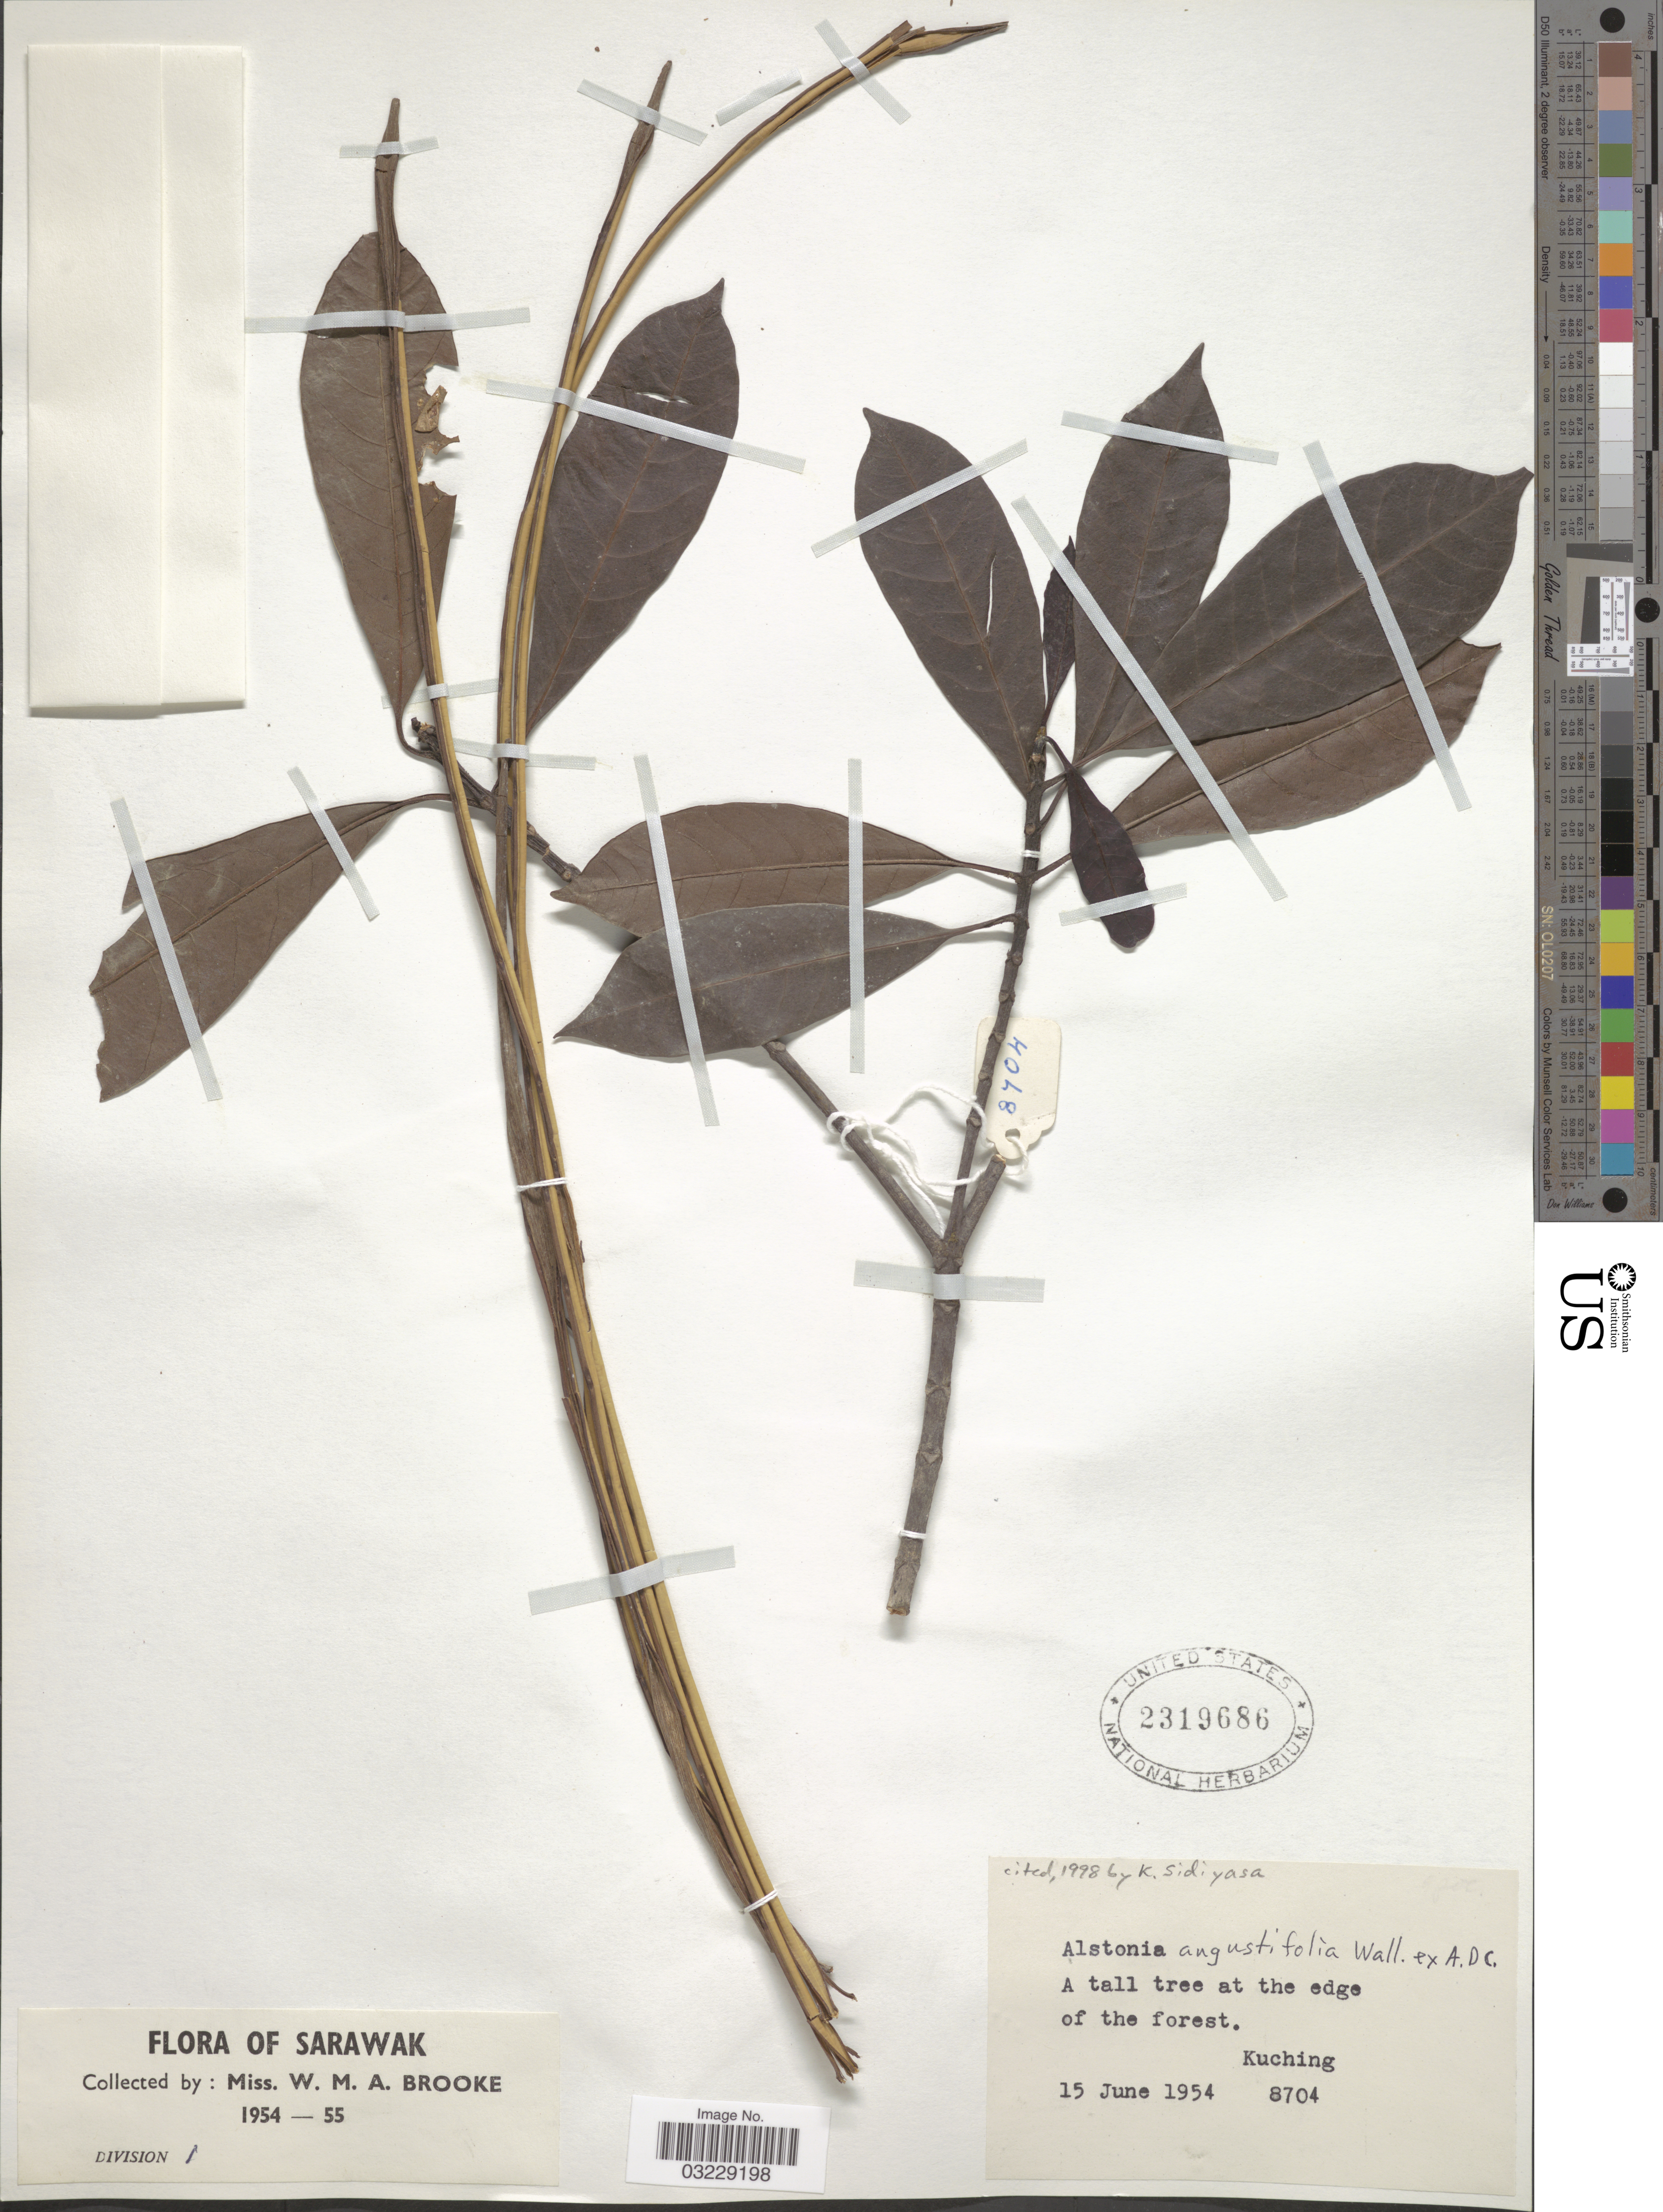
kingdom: Plantae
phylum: Tracheophyta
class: Magnoliopsida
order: Gentianales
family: Apocynaceae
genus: Alstonia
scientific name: Alstonia angustifolia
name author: Wall. ex A. DC.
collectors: W. Brooke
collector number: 8704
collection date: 1954-06-15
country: Malaysia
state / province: Sarawak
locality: Division 1. Kuching.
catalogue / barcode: US 2319686